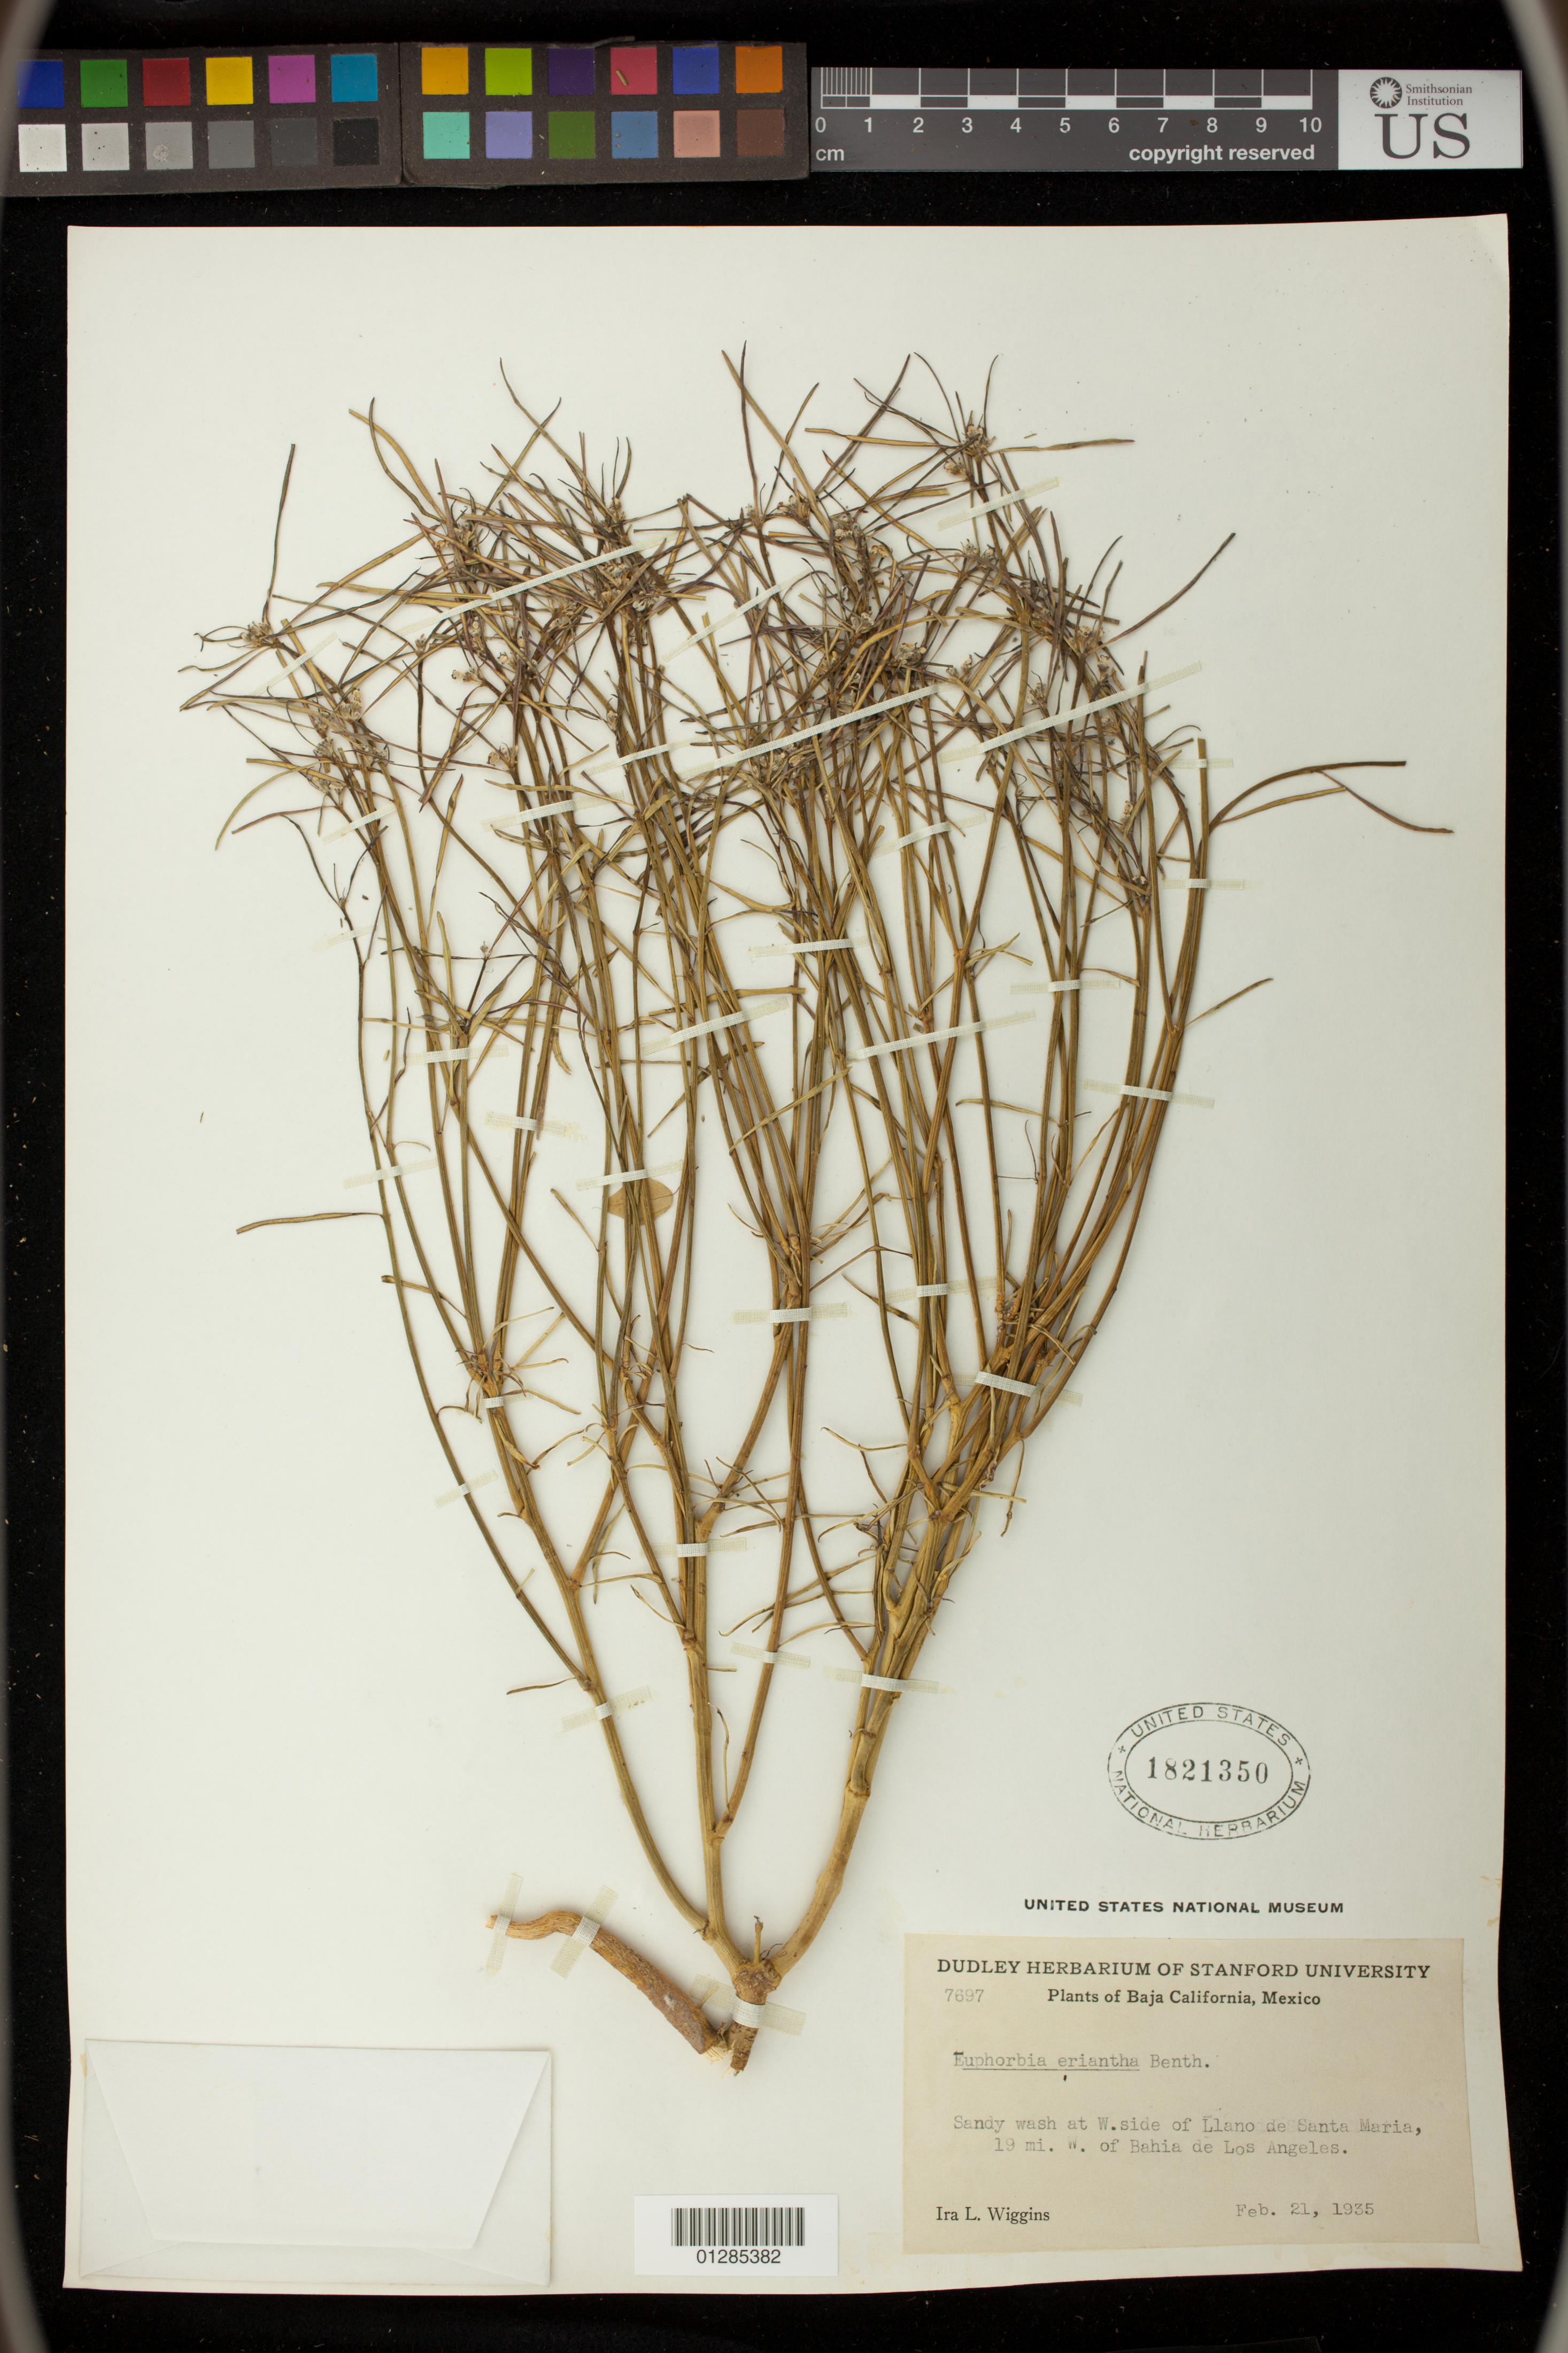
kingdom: Plantae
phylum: Tracheophyta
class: Magnoliopsida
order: Malpighiales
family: Euphorbiaceae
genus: Euphorbia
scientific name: Euphorbia eriantha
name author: Benth.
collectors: I. L. Wiggins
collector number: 7697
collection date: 1935-02-21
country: Mexico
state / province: Baja California Norte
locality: W. side of Llano de Santa Maria, 19 mi. W. of Bahia de Los Angeles.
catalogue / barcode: US 1821350